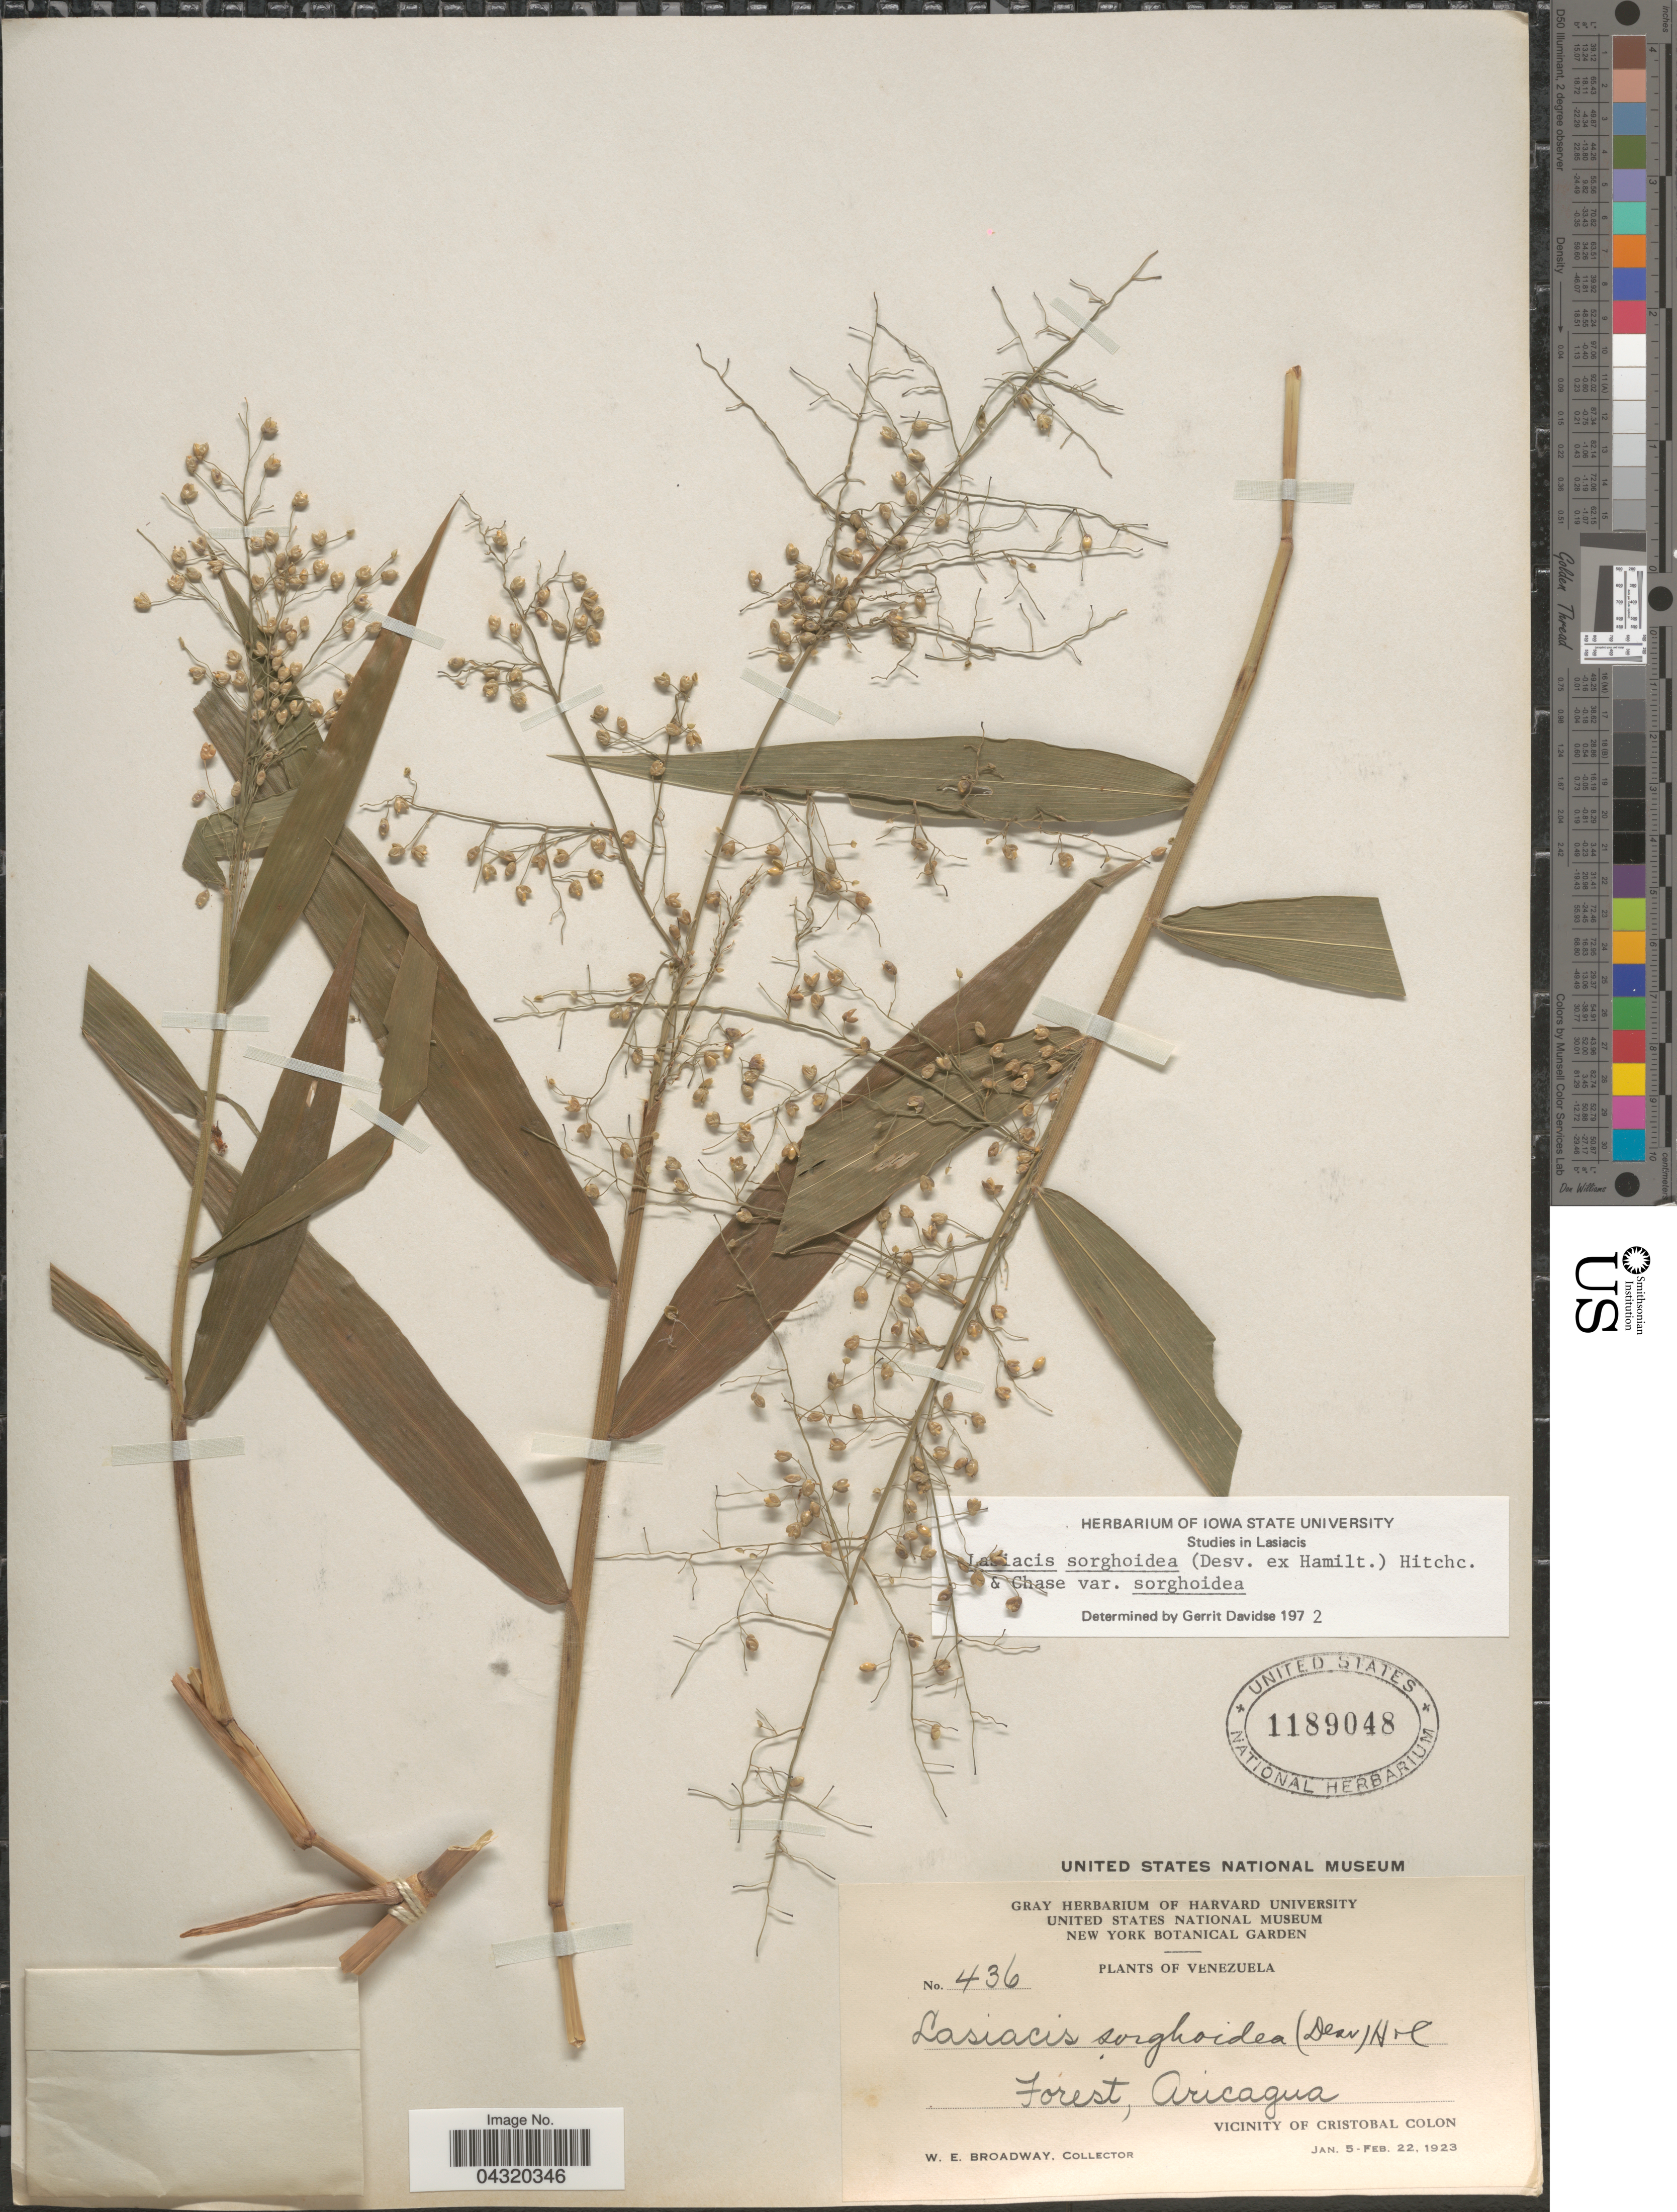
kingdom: Plantae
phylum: Tracheophyta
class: Liliopsida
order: Poales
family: Poaceae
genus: Lasiacis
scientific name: Lasiacis sorghoidea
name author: (Desv. ex Ham.) Hitchc. & Chase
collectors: W. E. Broadway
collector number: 436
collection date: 1923-01-05/1923-02-22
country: Venezuela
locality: Forest, Aricagua. Vicinity of Cristobal Colon.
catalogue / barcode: US 1189048